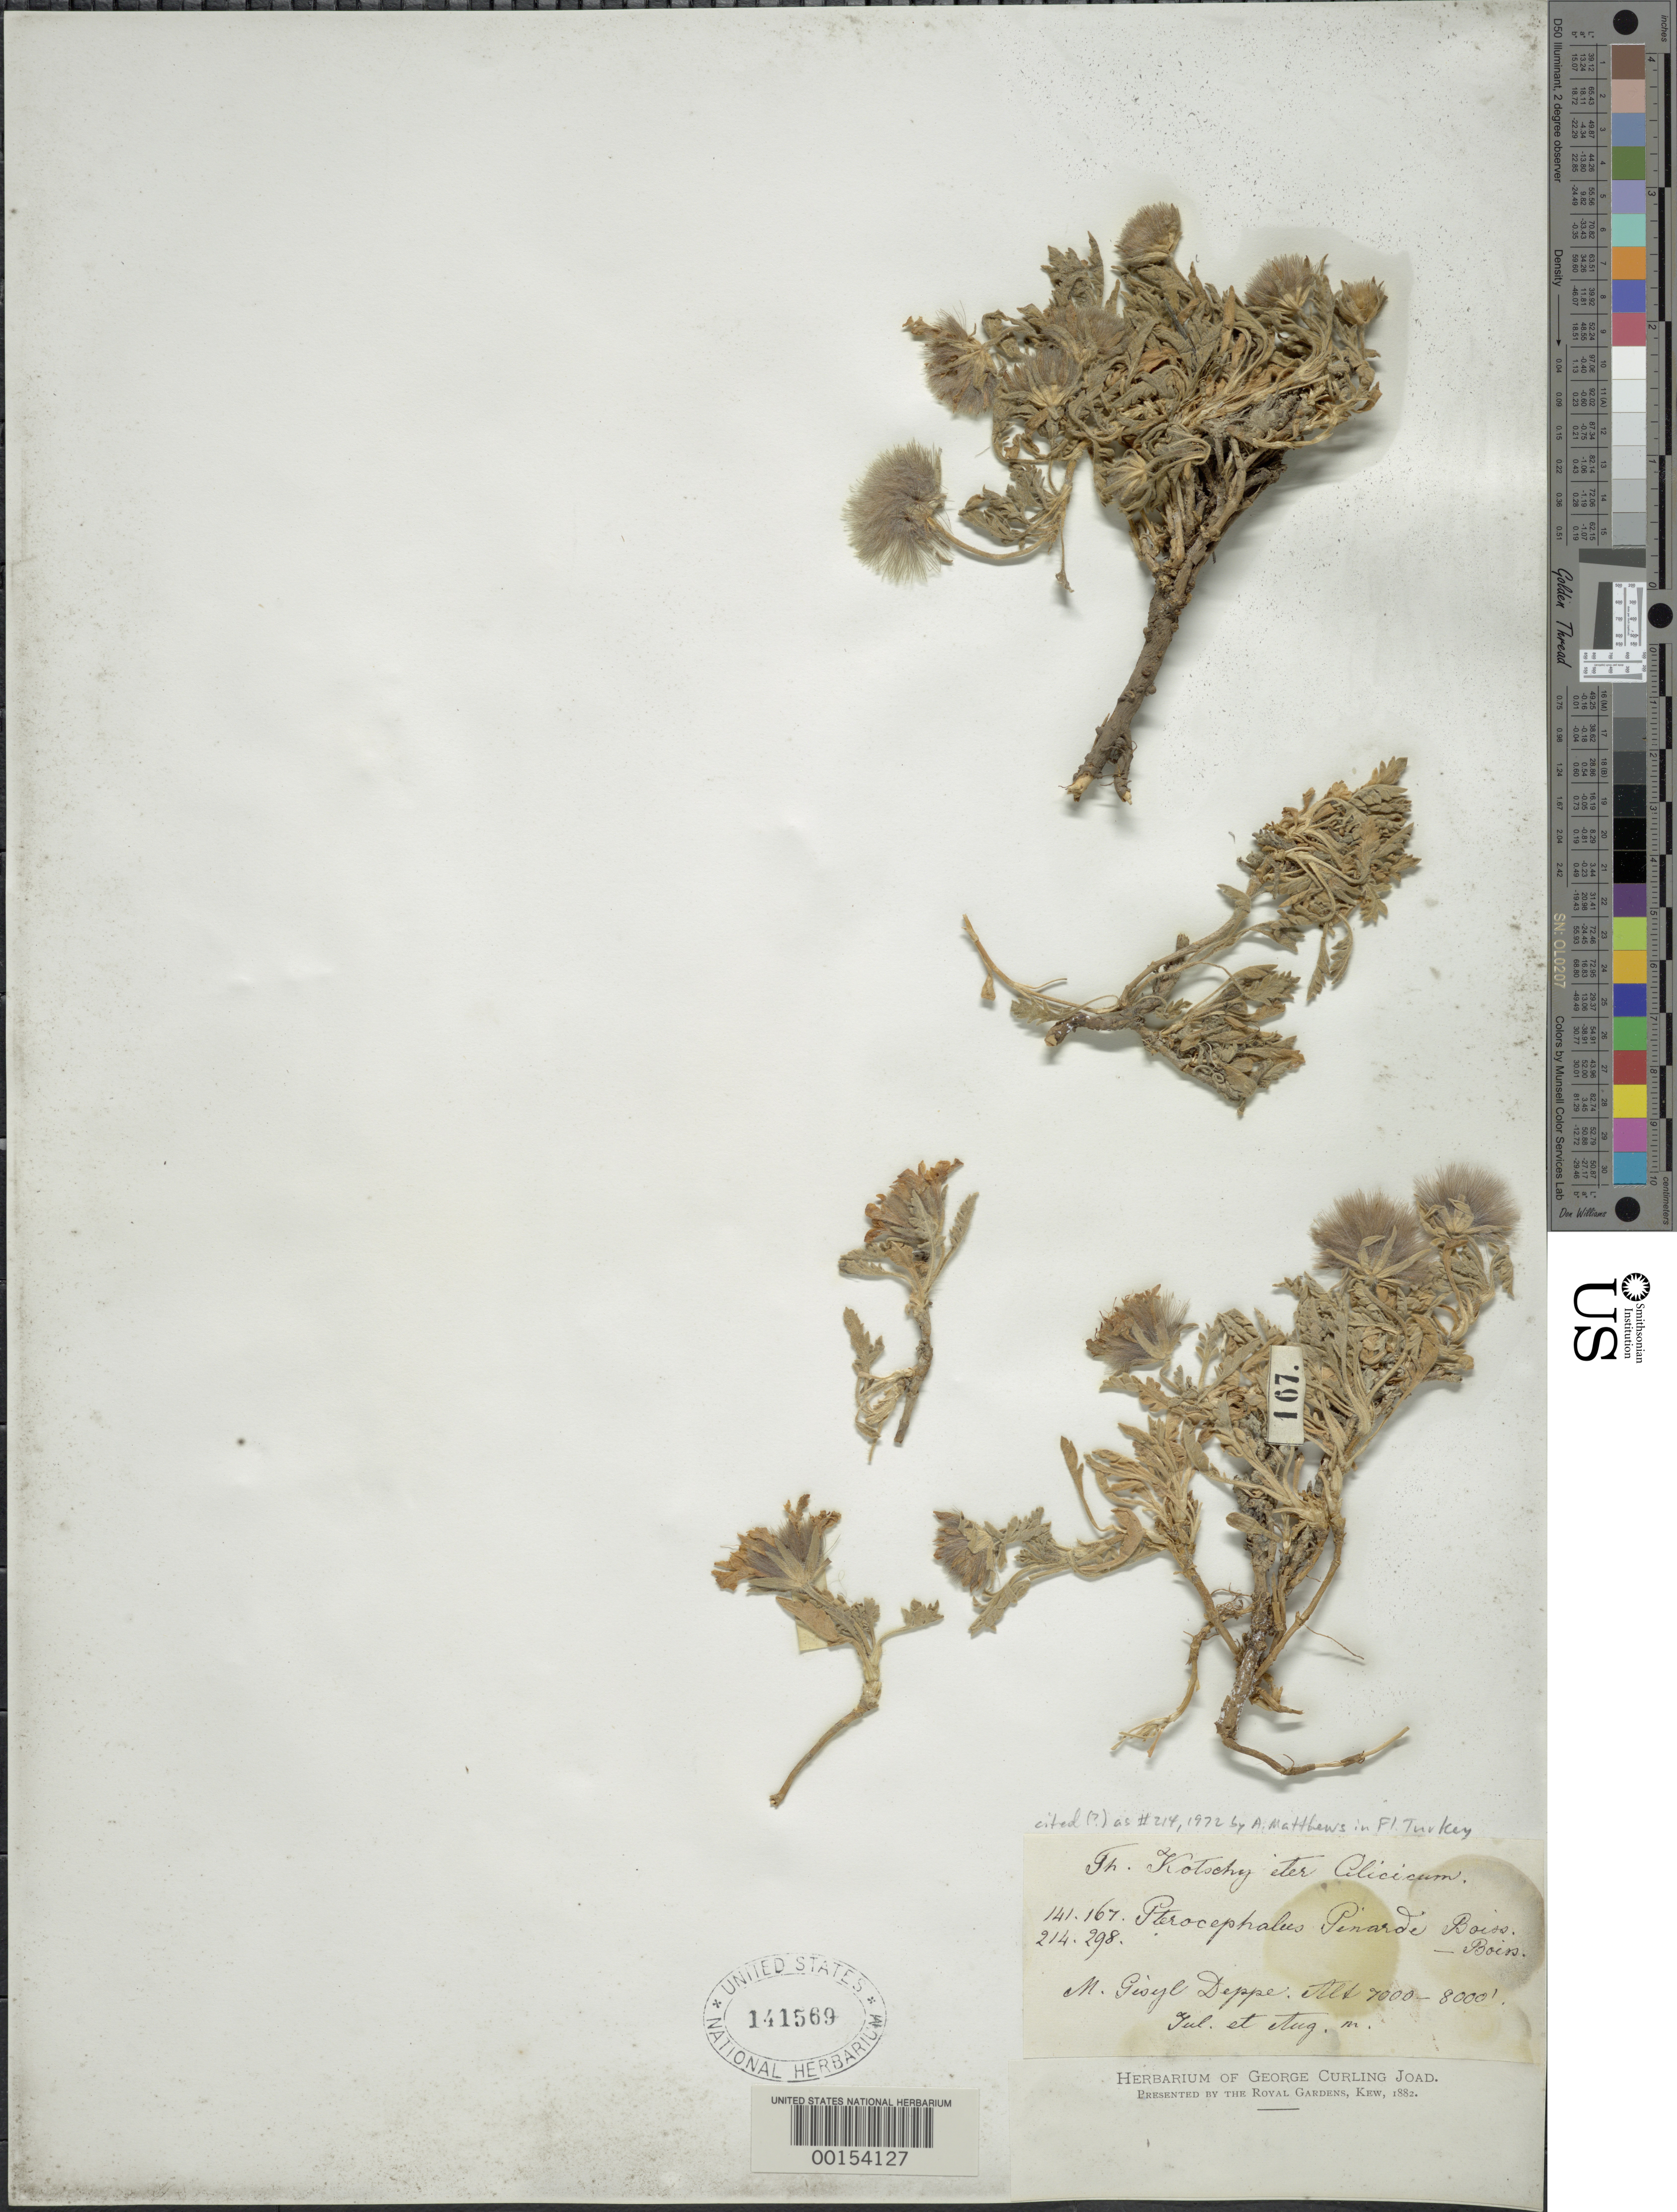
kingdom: Plantae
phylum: Tracheophyta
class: Magnoliopsida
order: Dipsacales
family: Caprifoliaceae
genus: Pterocephalus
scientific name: Pterocephalus pinardi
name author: Boiss.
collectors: K. G. Kotschy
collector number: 141167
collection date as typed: Jul ---- to -- Aug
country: Turkey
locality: M. Gisyl Deppe, Alicicum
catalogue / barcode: US 141569